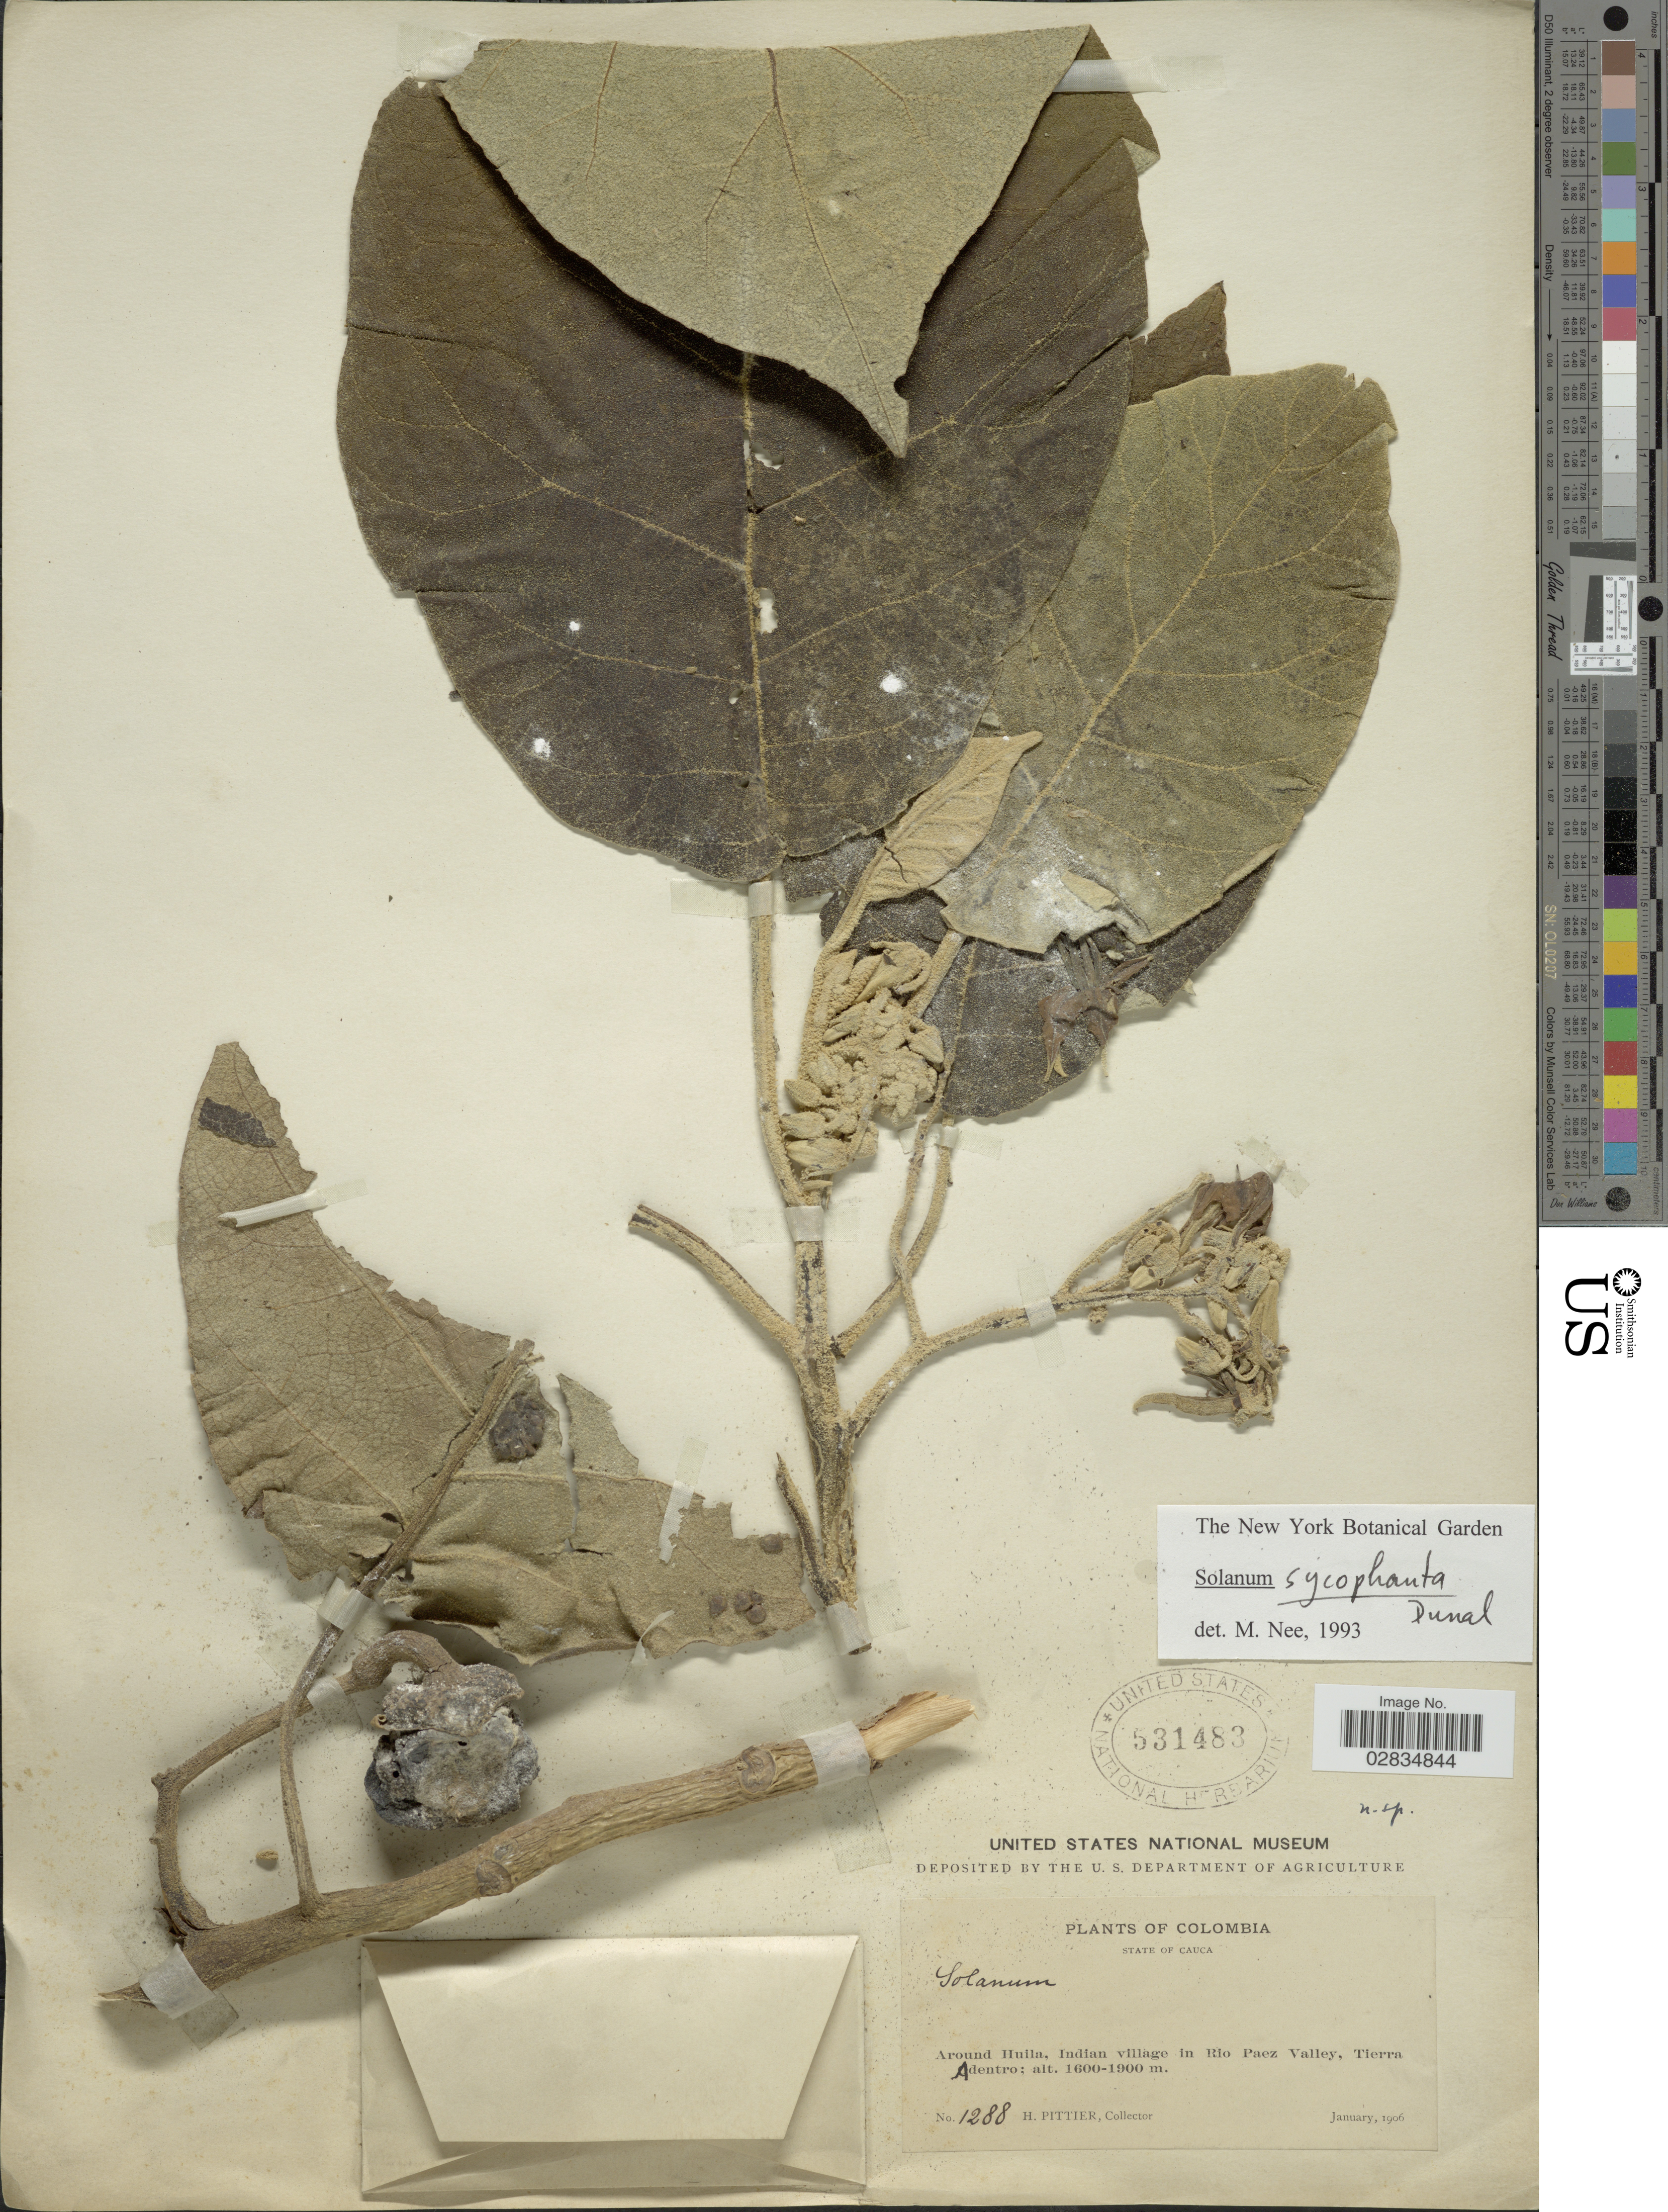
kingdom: Plantae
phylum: Tracheophyta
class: Magnoliopsida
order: Solanales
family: Solanaceae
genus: Solanum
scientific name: Solanum sycophanta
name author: Dunal in DC.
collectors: H. F. Pittier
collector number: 1288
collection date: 1906-01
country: Colombia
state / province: Cauca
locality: Around Huila, Indian village in Rio Paez Valley, Tierra Adentro.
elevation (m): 1600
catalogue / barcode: US 531483